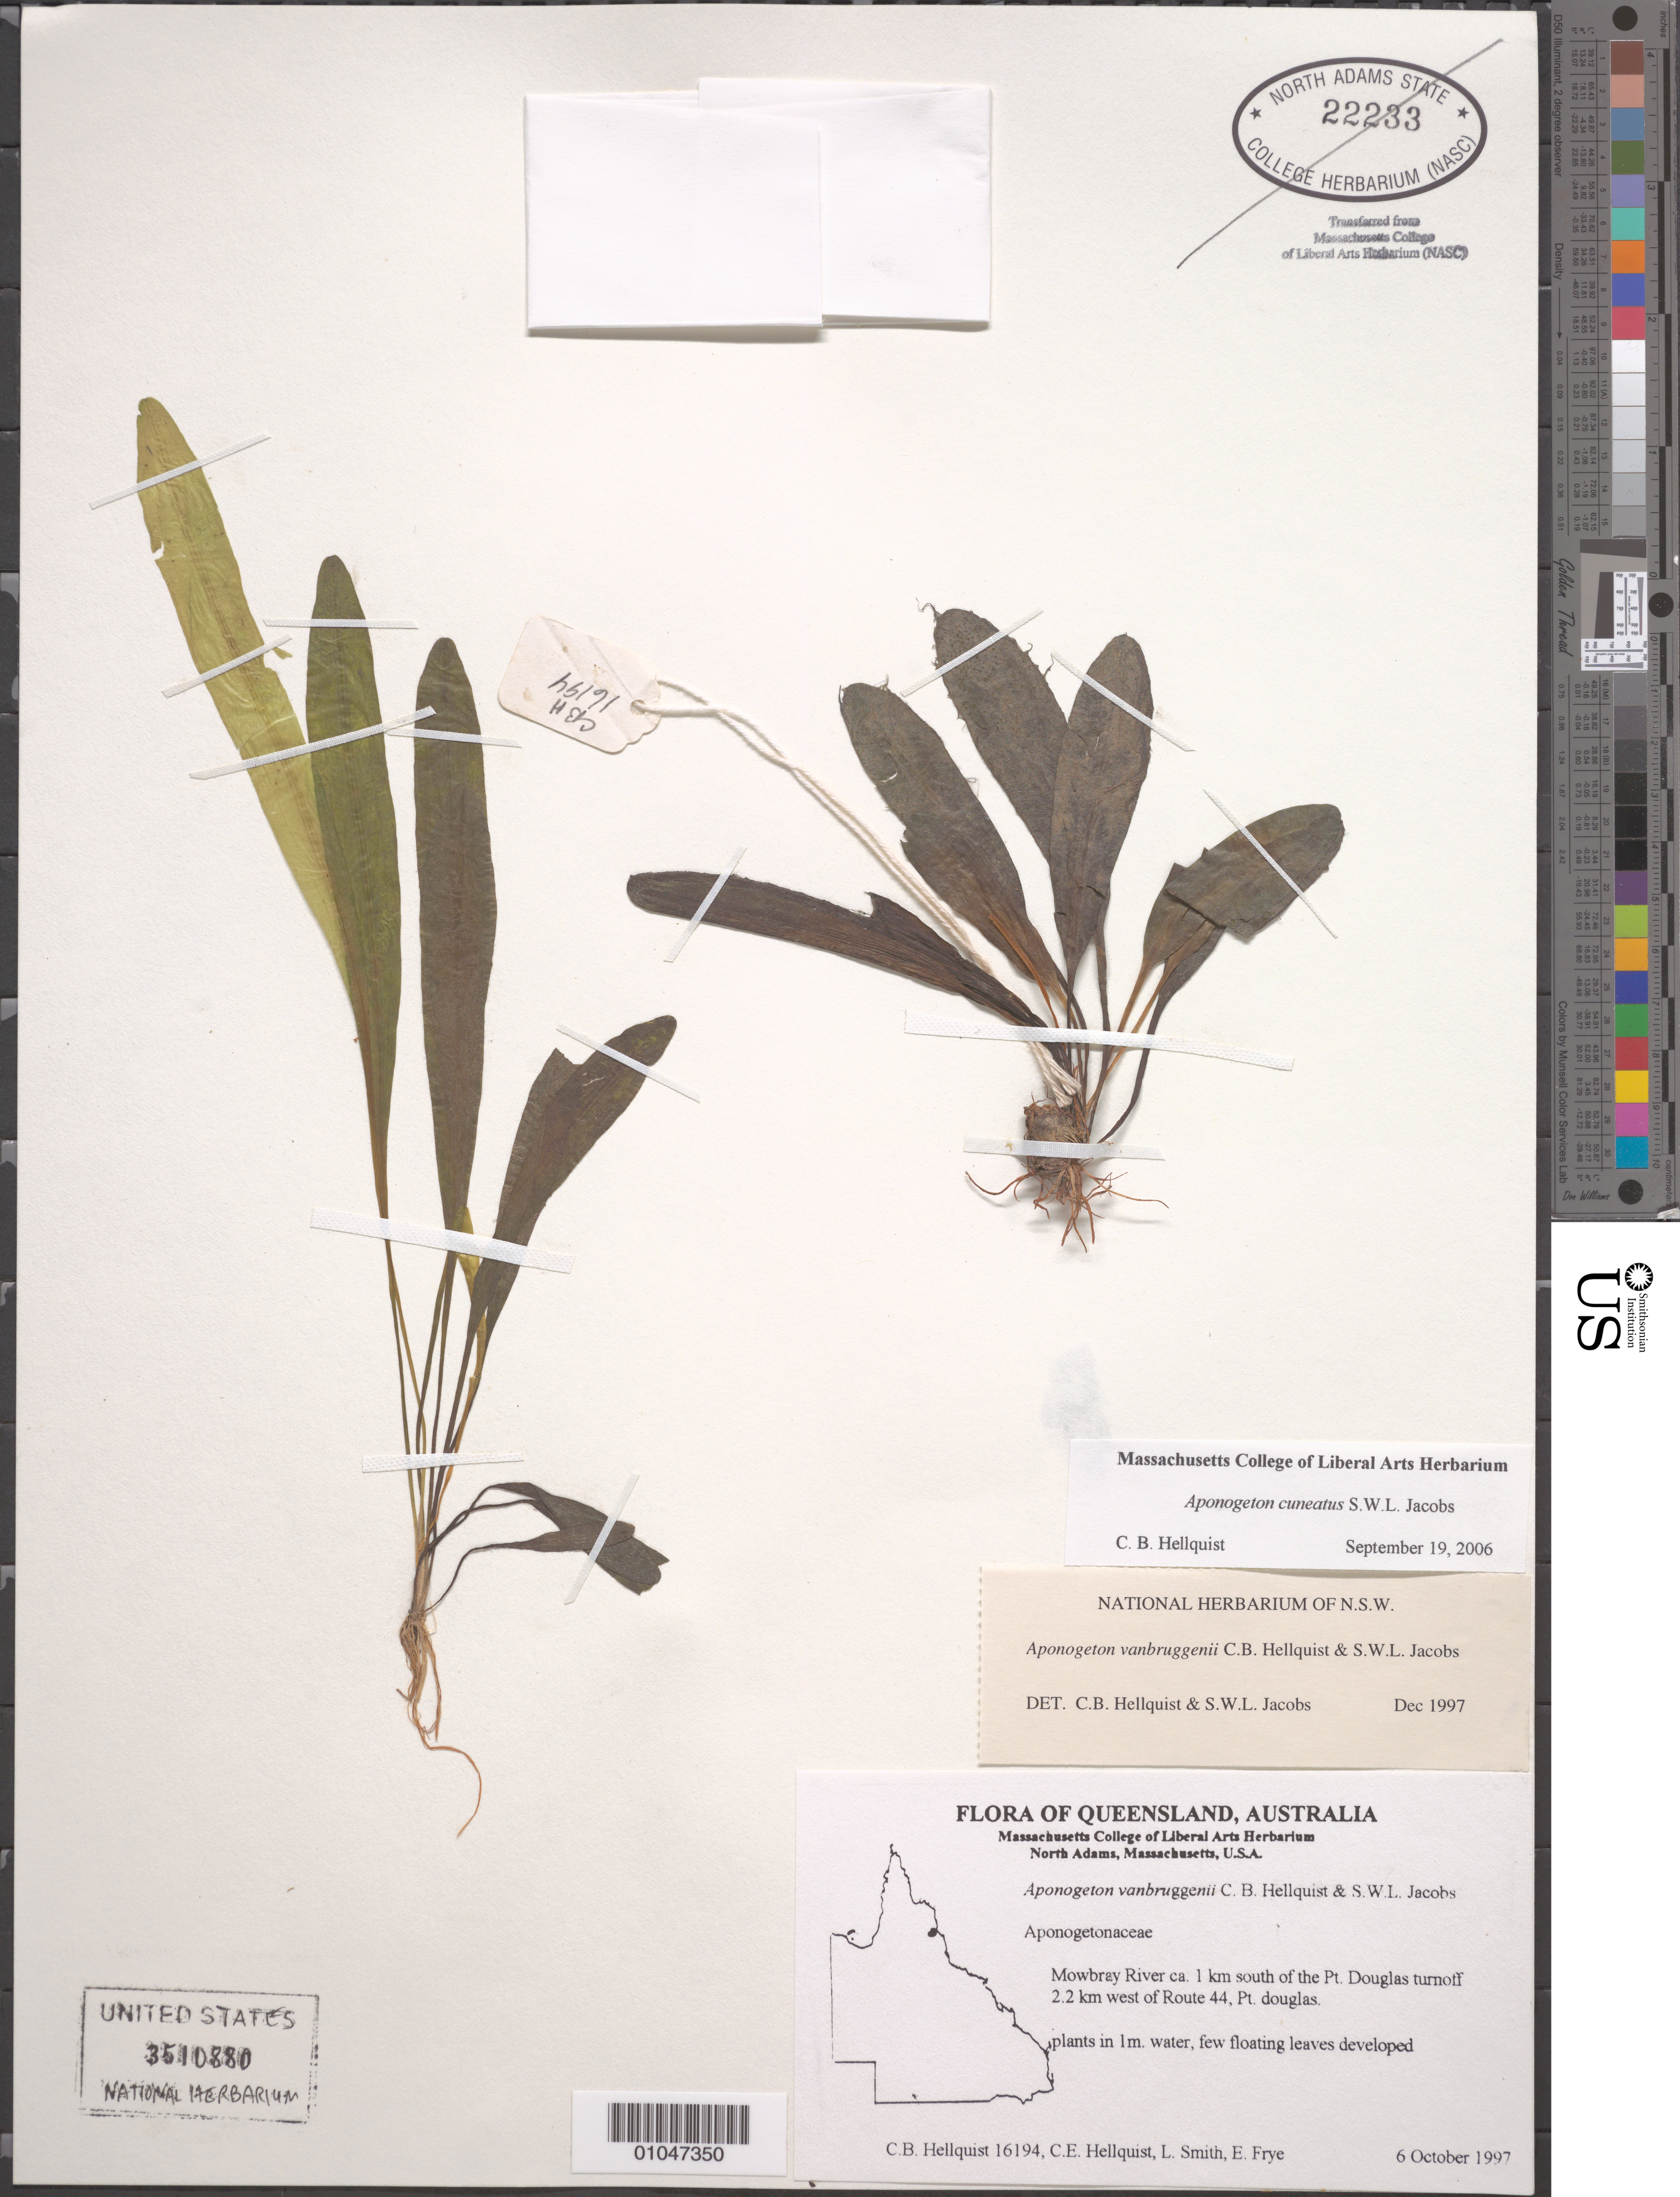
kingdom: Plantae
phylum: Tracheophyta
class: Liliopsida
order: Alismatales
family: Aponogetonaceae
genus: Aponogeton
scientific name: Aponogeton cuneatus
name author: S.W.L. Jacobs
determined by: Hellquist, C. B.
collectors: C. Hellquist, C. Hellquist & E. Frye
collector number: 16194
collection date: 1997-10-06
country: Australia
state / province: Queensland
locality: Mowbray River ca 1 km S of the Pt. Douglas turnoff 2.2 km W of Route 44, Pt. Douglas.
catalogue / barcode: US 3510880